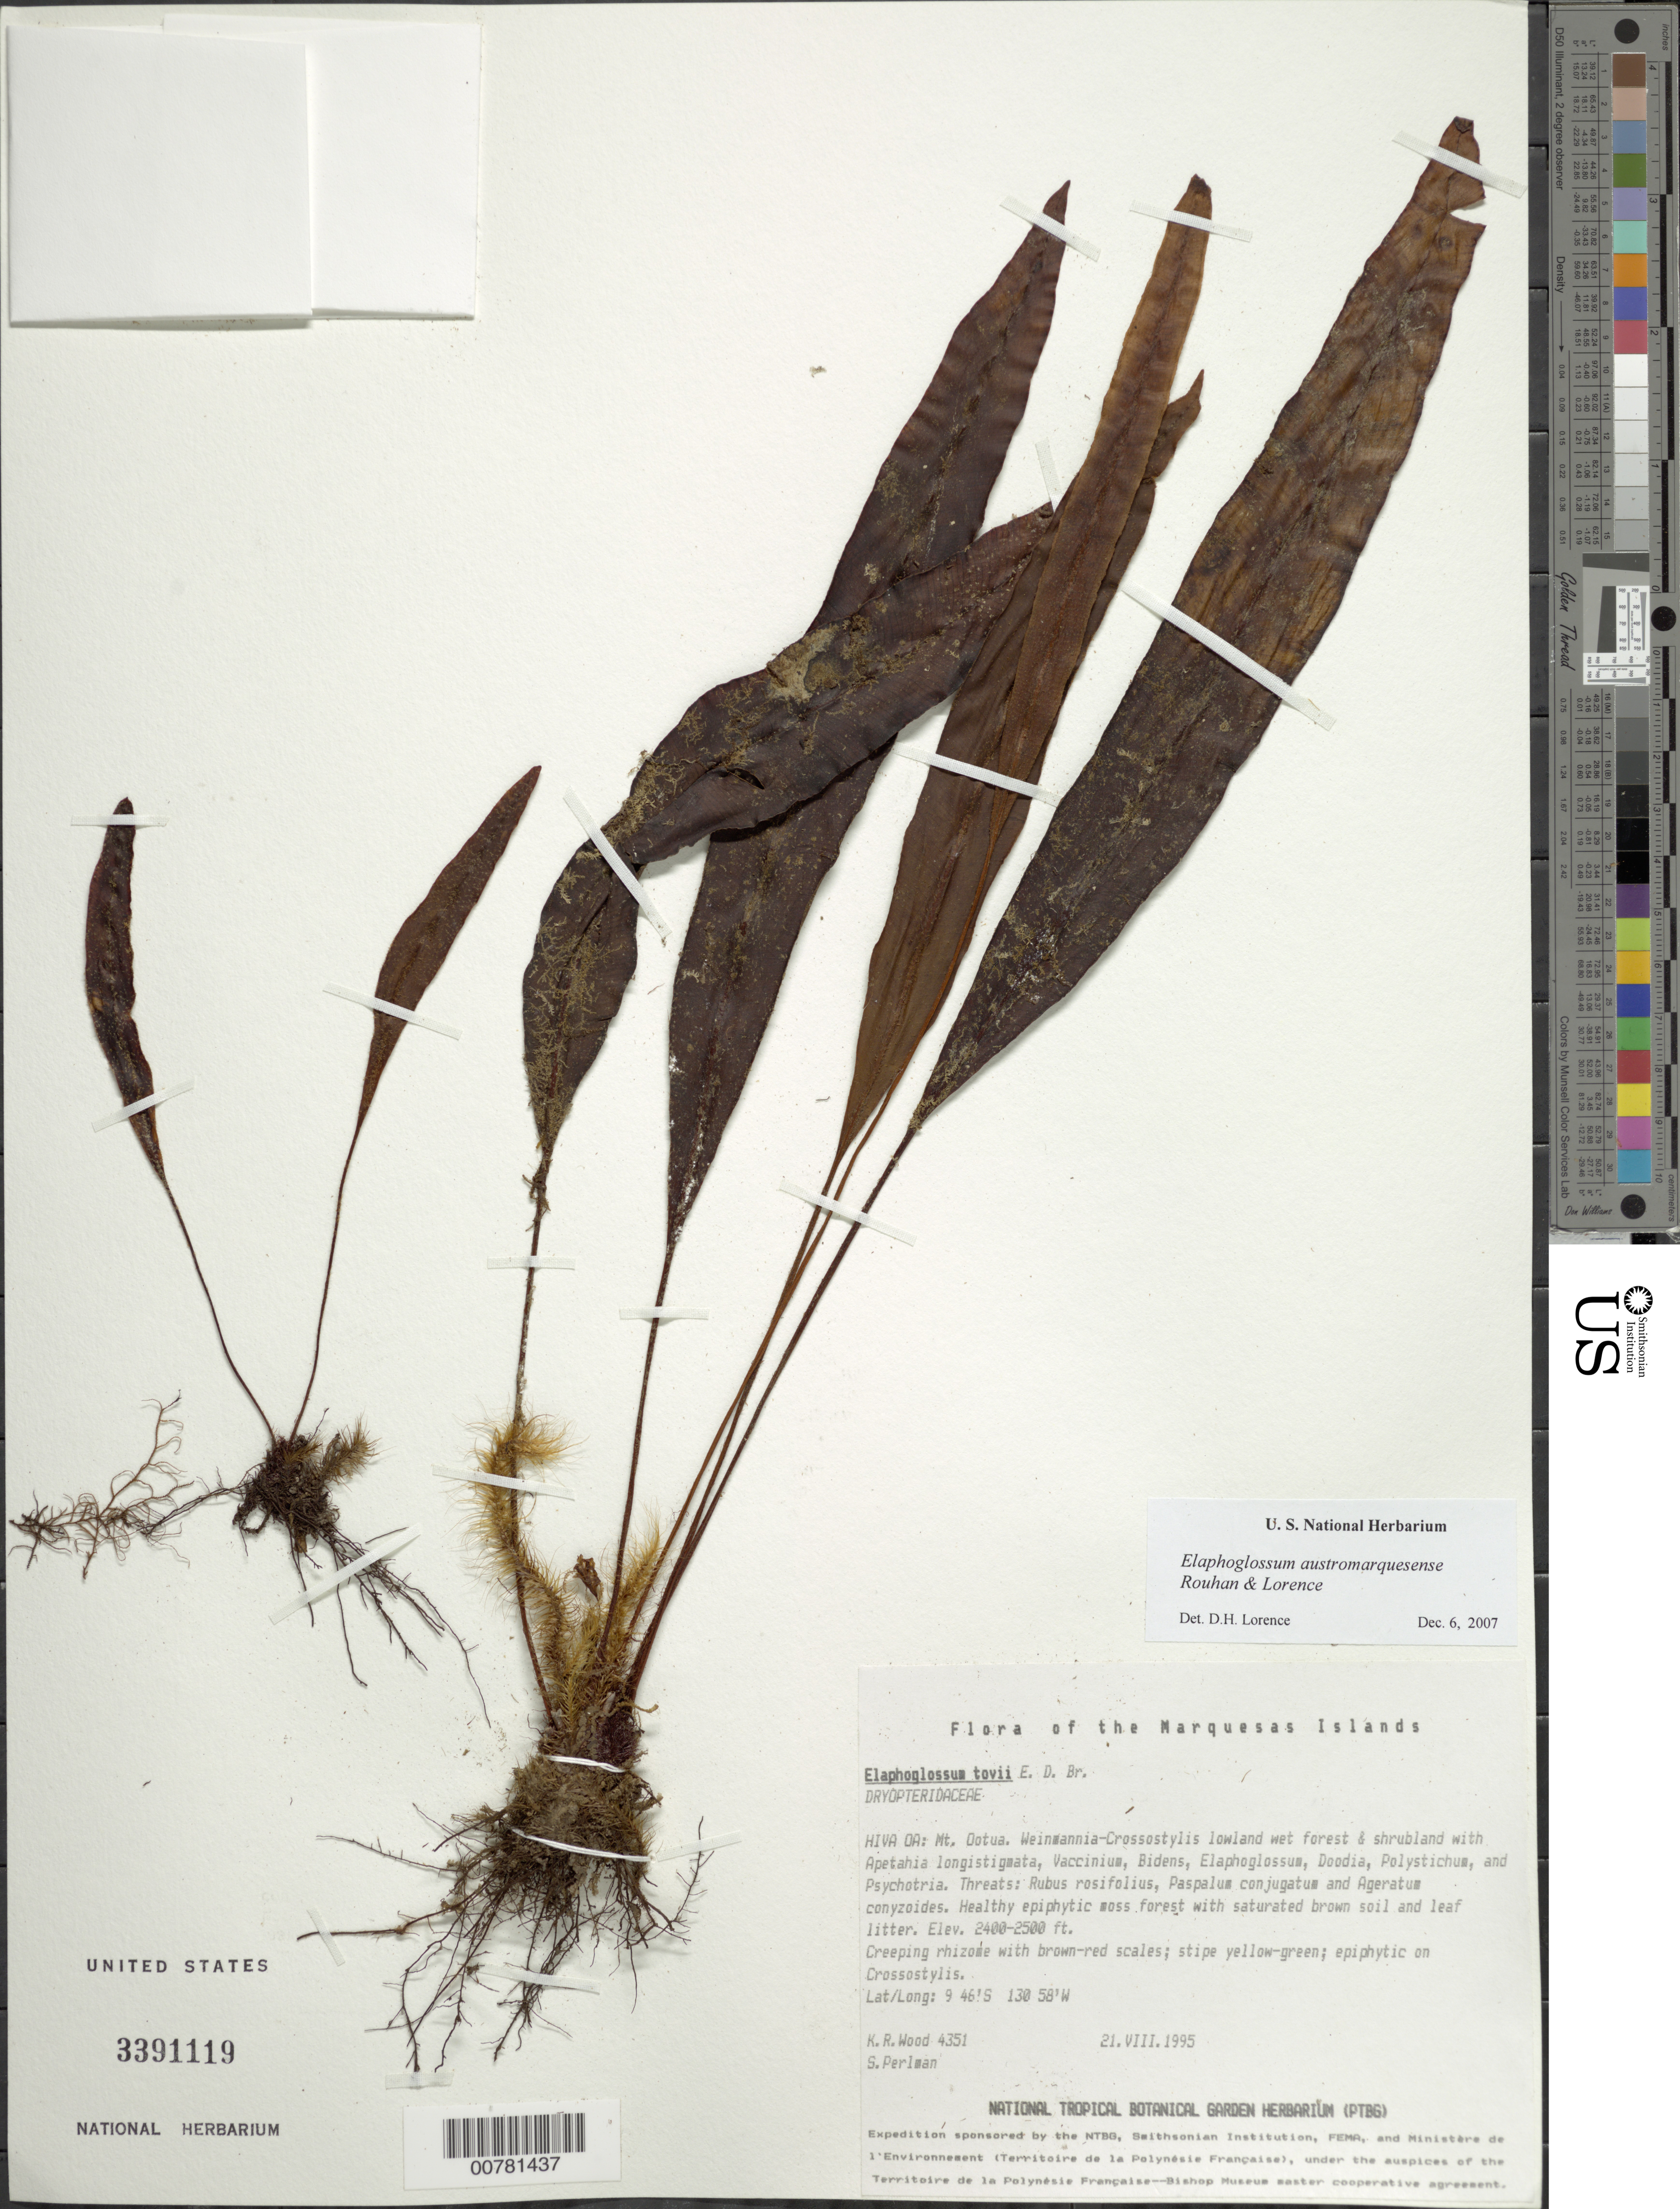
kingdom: Plantae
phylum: Tracheophyta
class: Polypodiopsida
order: Polypodiales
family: Dryopteridaceae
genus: Elaphoglossum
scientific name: Elaphoglossum austromarquesense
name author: Rouhan & Lorence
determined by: Lorence, David H., (PTBG), National Tropical Botanical Garden (UNITED STATES)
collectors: K. R. Wood & S. P. Perlman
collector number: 4351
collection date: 1995-08-21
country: French Polynesia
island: Hiva Oa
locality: Mt. Ootua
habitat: Weinmannia - Crossostylis lowland wet forest & shrubland. Healthy epiphytic moss forest w/ saturated brown soil and leaf litter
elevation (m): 732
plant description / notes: Specimen used for illustration by Alice Tangerini 9/2005 (incorrectly det as E. samoense); Rubus rosifolius, Paspalum conjugatum, Ageratum conyzoides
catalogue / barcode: US 3391119